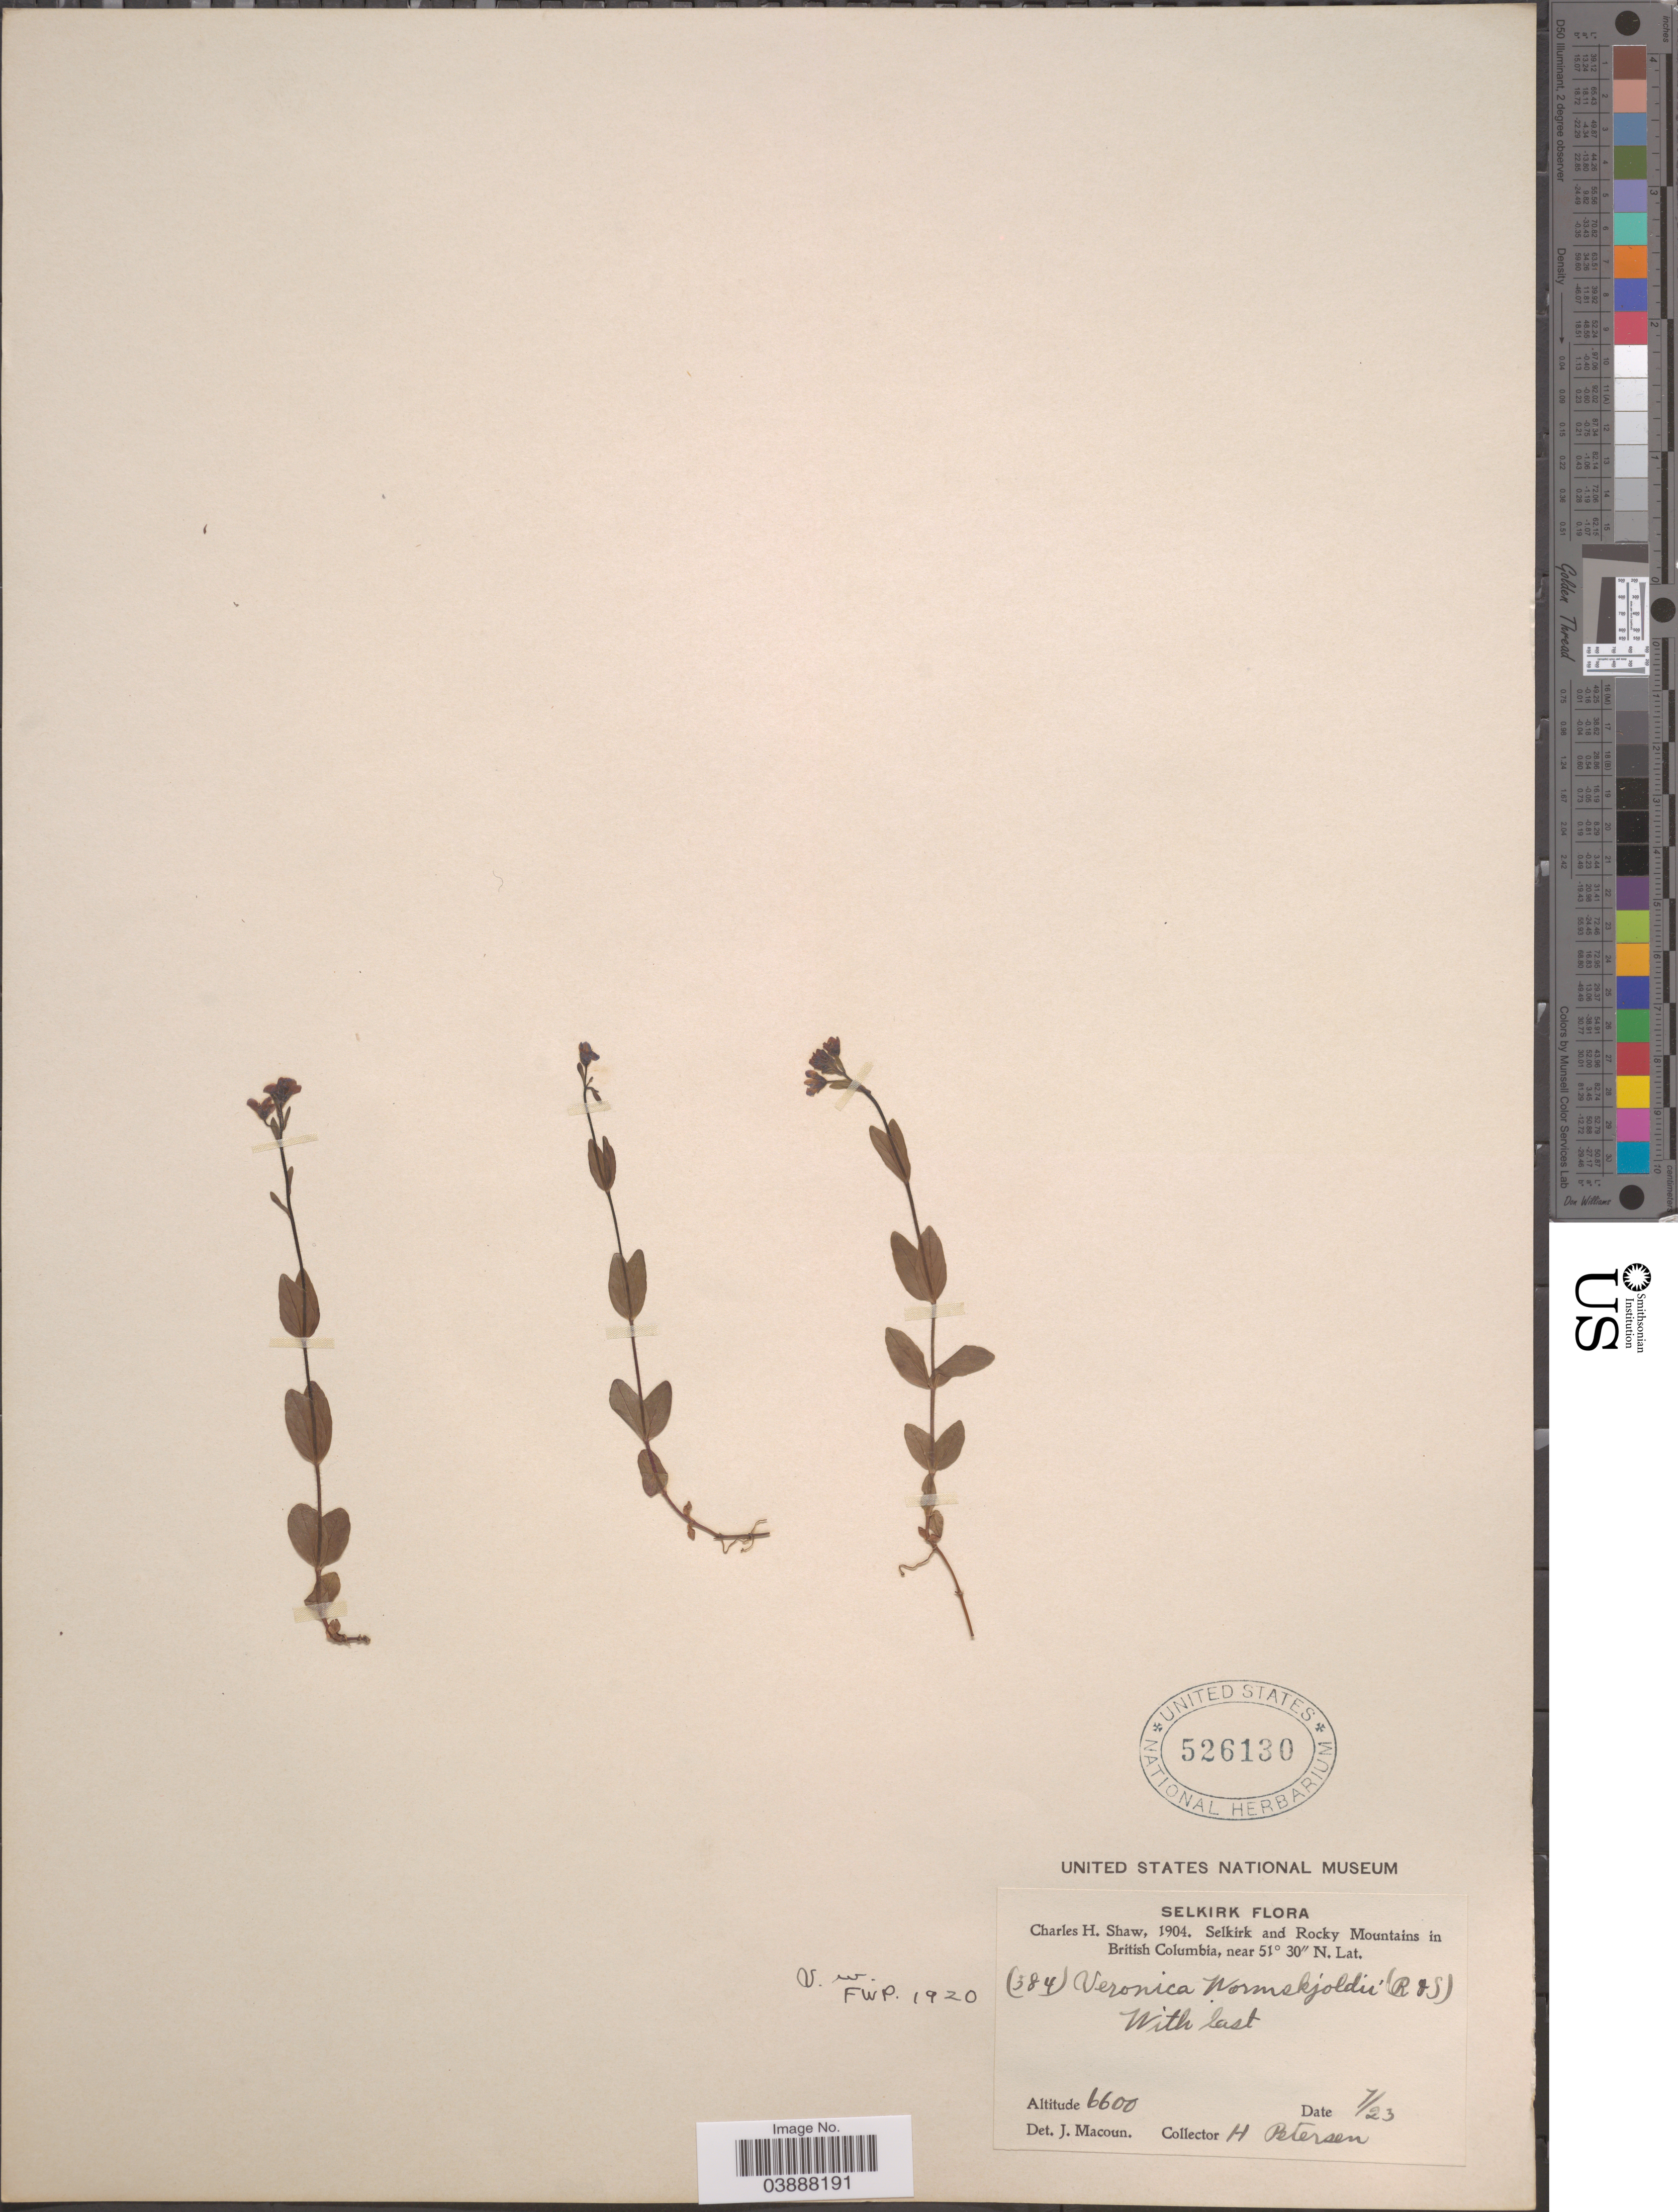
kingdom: Plantae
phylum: Tracheophyta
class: Magnoliopsida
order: Lamiales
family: Plantaginaceae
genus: Veronica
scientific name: Veronica wormskjoldii subsp. wormskjoldii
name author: Roem. & Schult.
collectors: H. Petersen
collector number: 384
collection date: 1904-07-23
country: Canada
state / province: British Columbia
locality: Selkirk and Rocky Mountains in British Columbia.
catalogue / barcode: US 526130